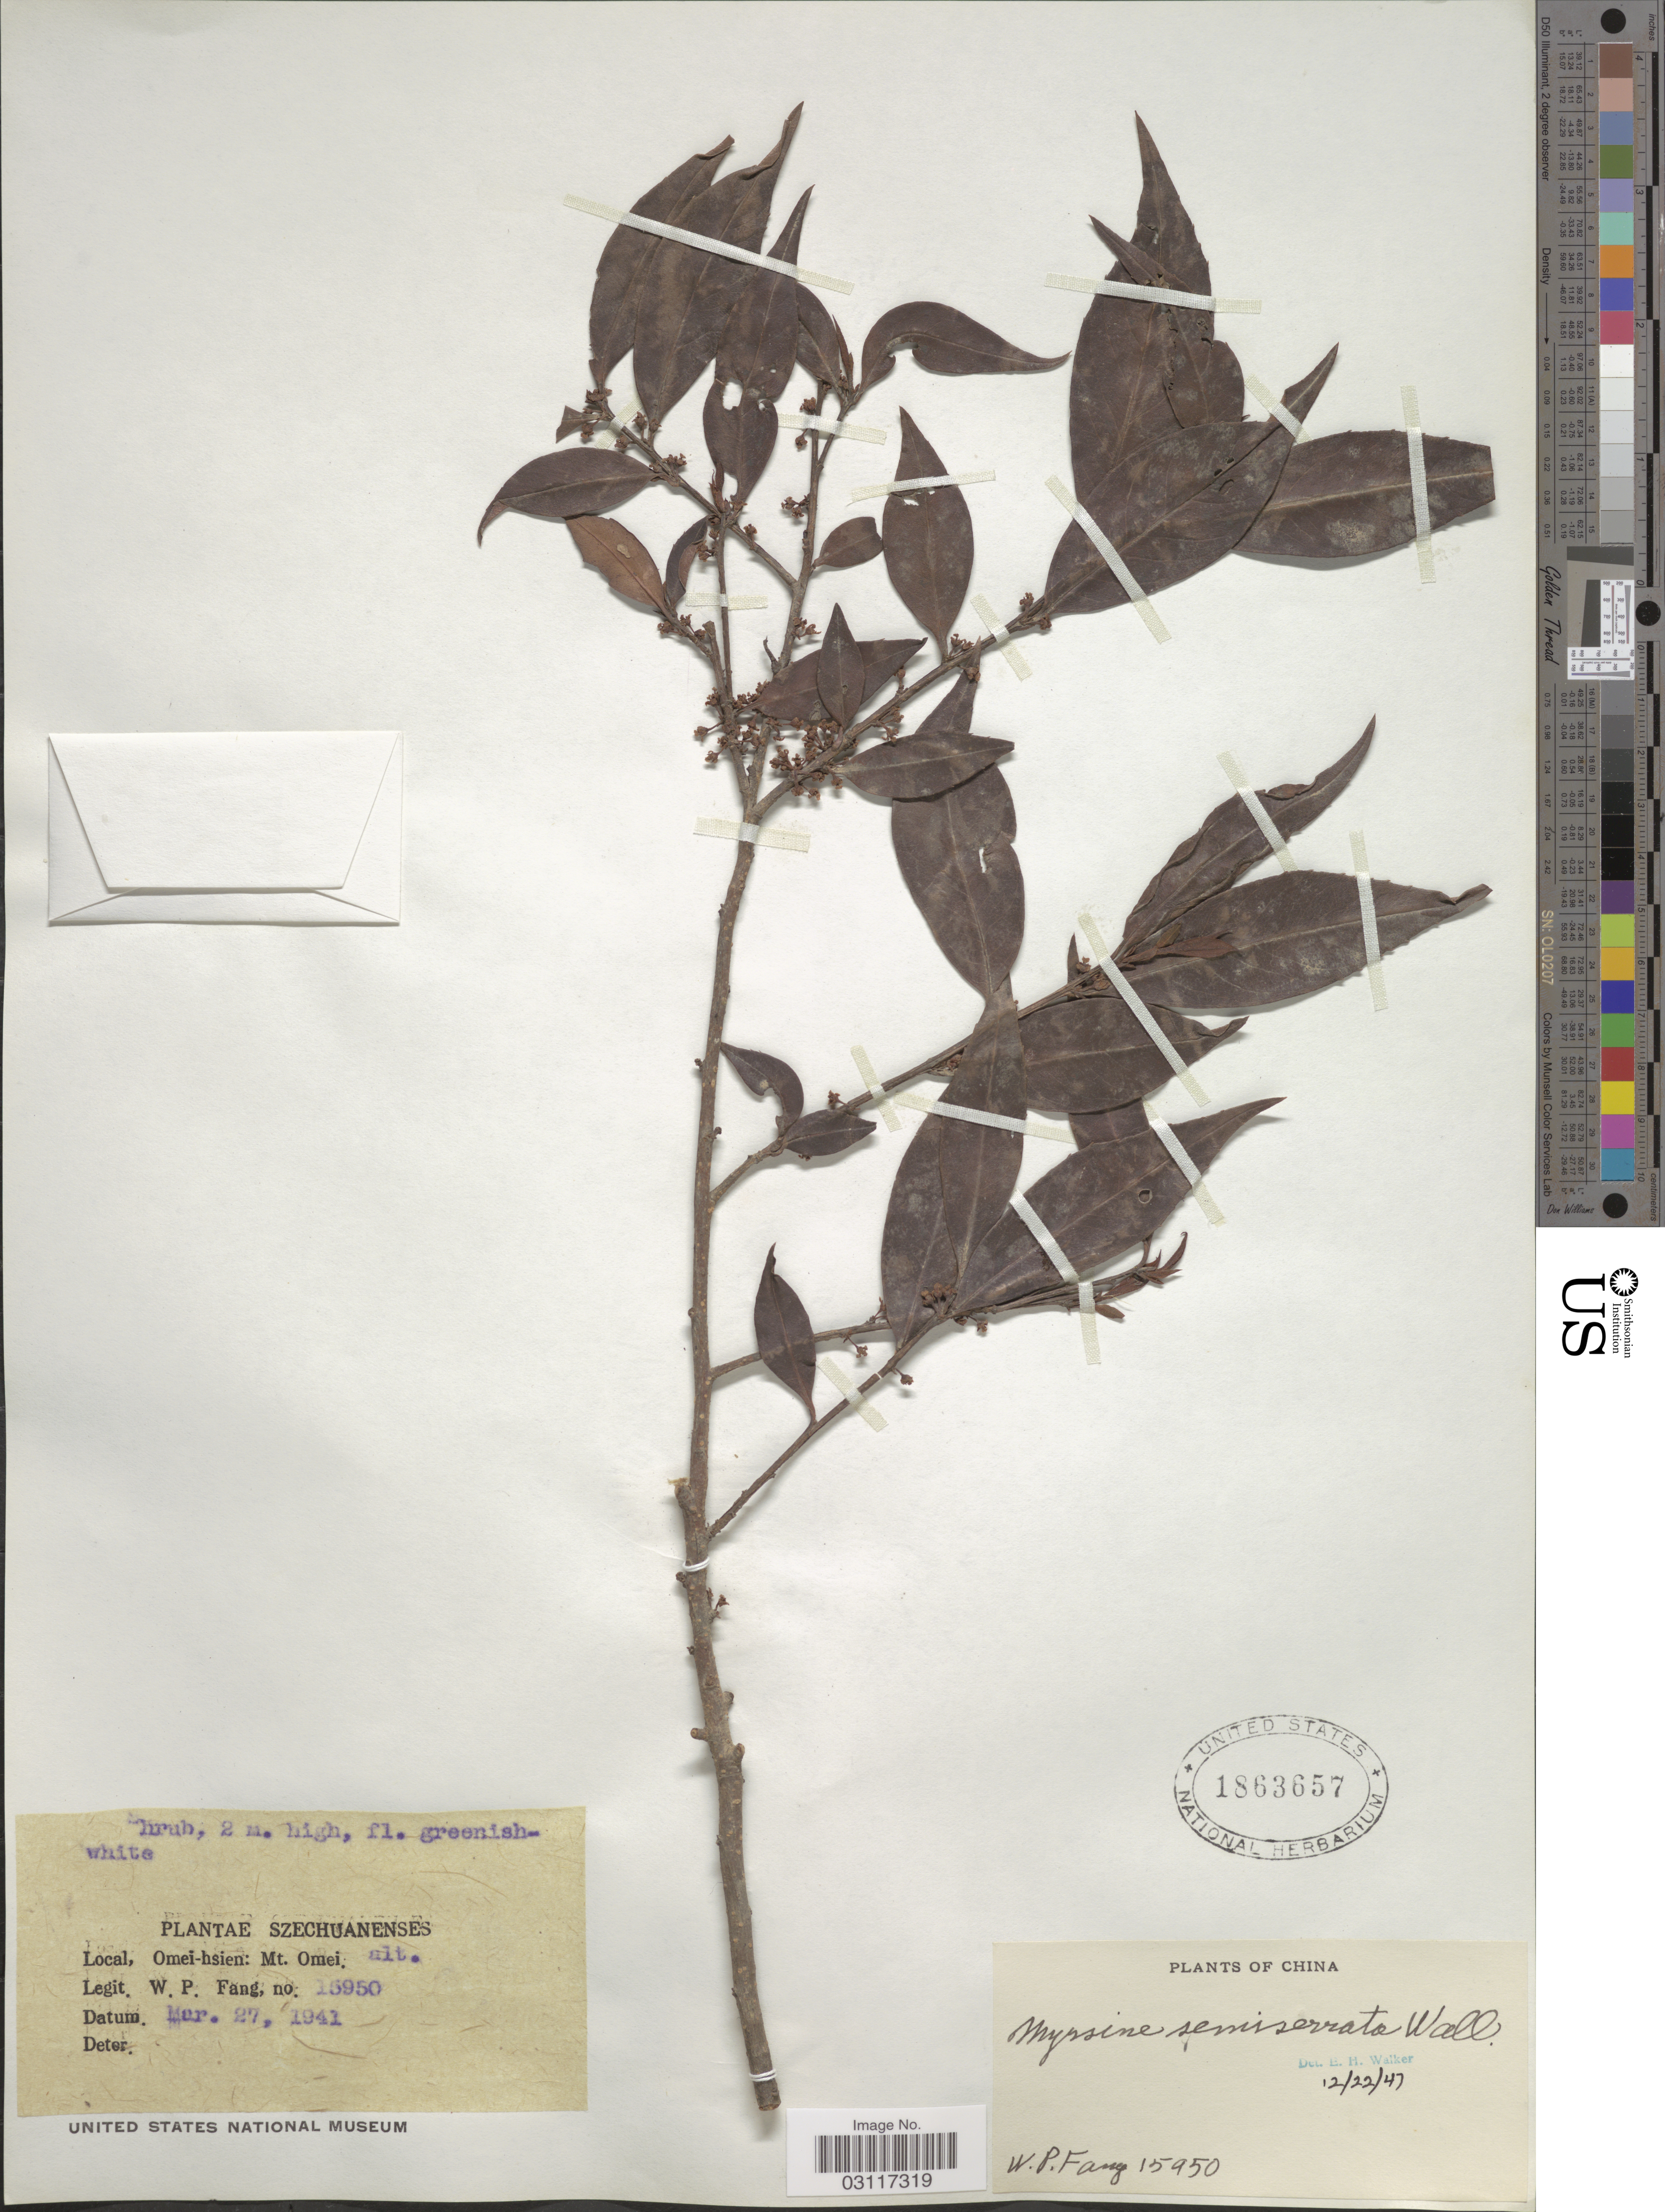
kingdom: Plantae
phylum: Tracheophyta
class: Magnoliopsida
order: Ericales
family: Primulaceae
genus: Myrsine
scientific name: Myrsine semiserrata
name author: Wall.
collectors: W. P. Fang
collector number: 15950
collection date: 1941-03-27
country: China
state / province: Sichuan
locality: Szechuanenses. Omei-hsien: Mt. Omei.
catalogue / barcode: US 1863657